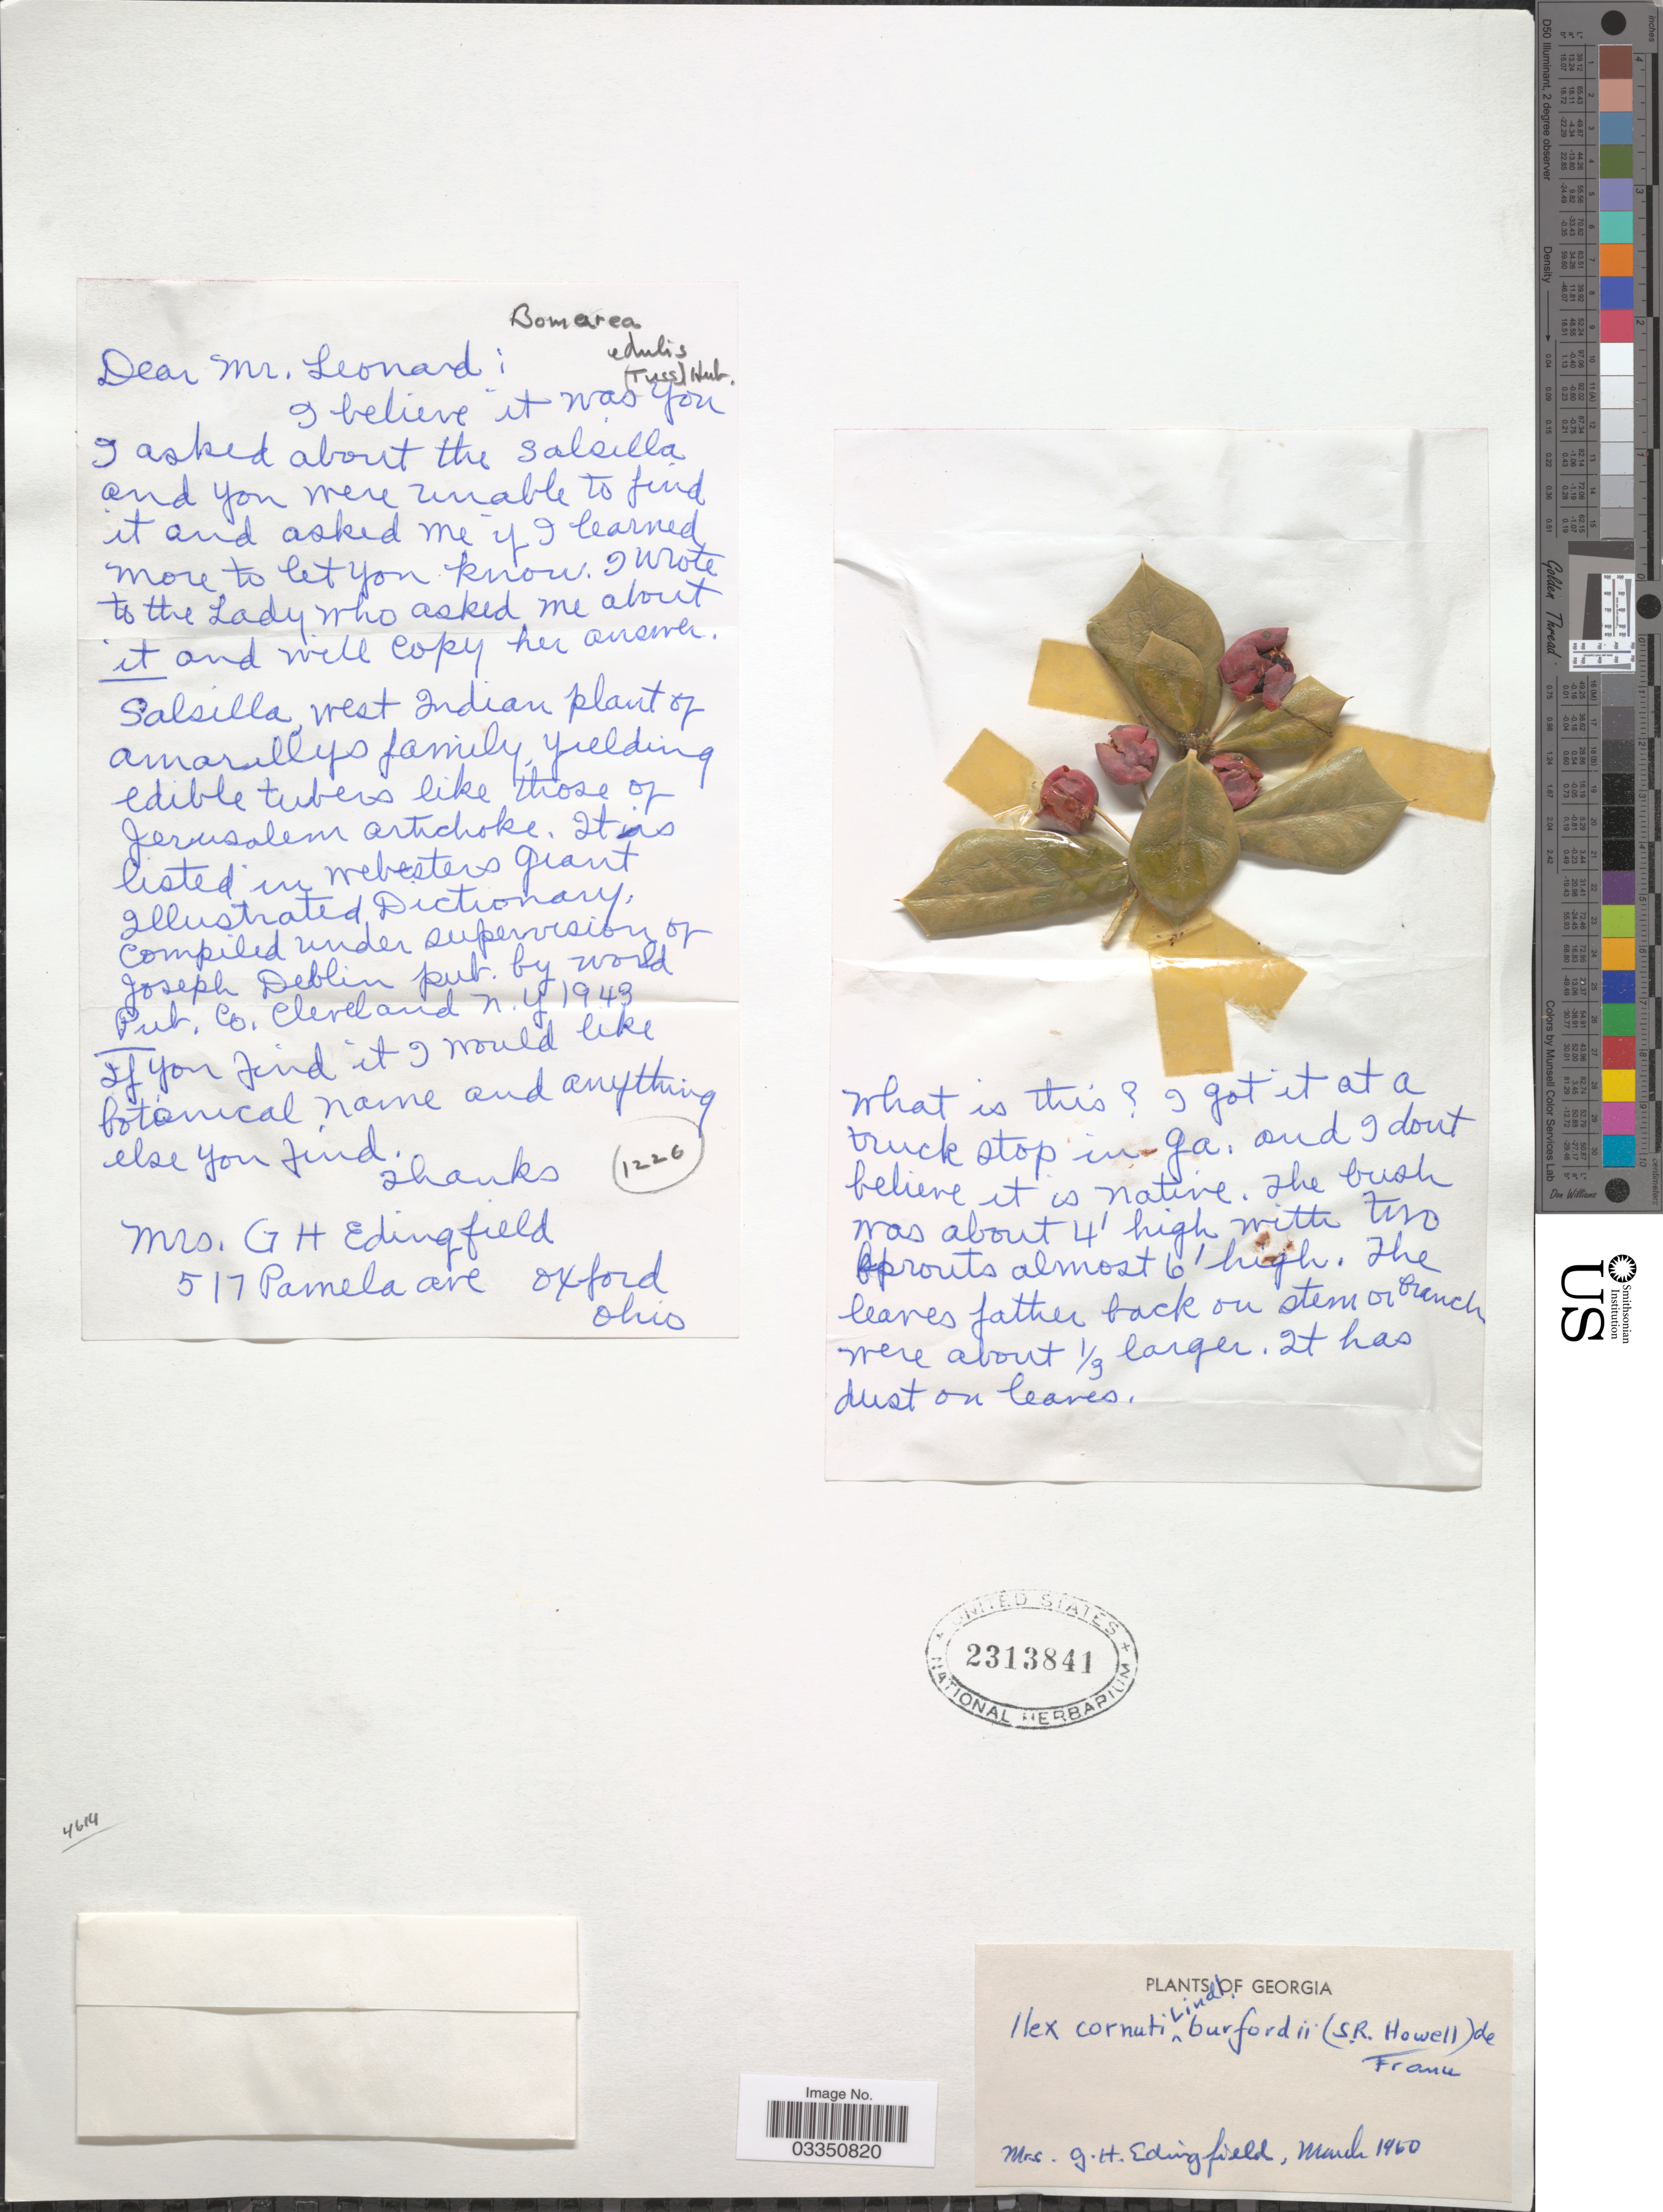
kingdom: Plantae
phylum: Tracheophyta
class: Magnoliopsida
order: Aquifoliales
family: Aquifoliaceae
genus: Ilex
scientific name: Ilex cornuta var. burfordii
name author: De France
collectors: G. Edingfield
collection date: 1960-03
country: United States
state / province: Georgia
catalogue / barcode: US 2313841